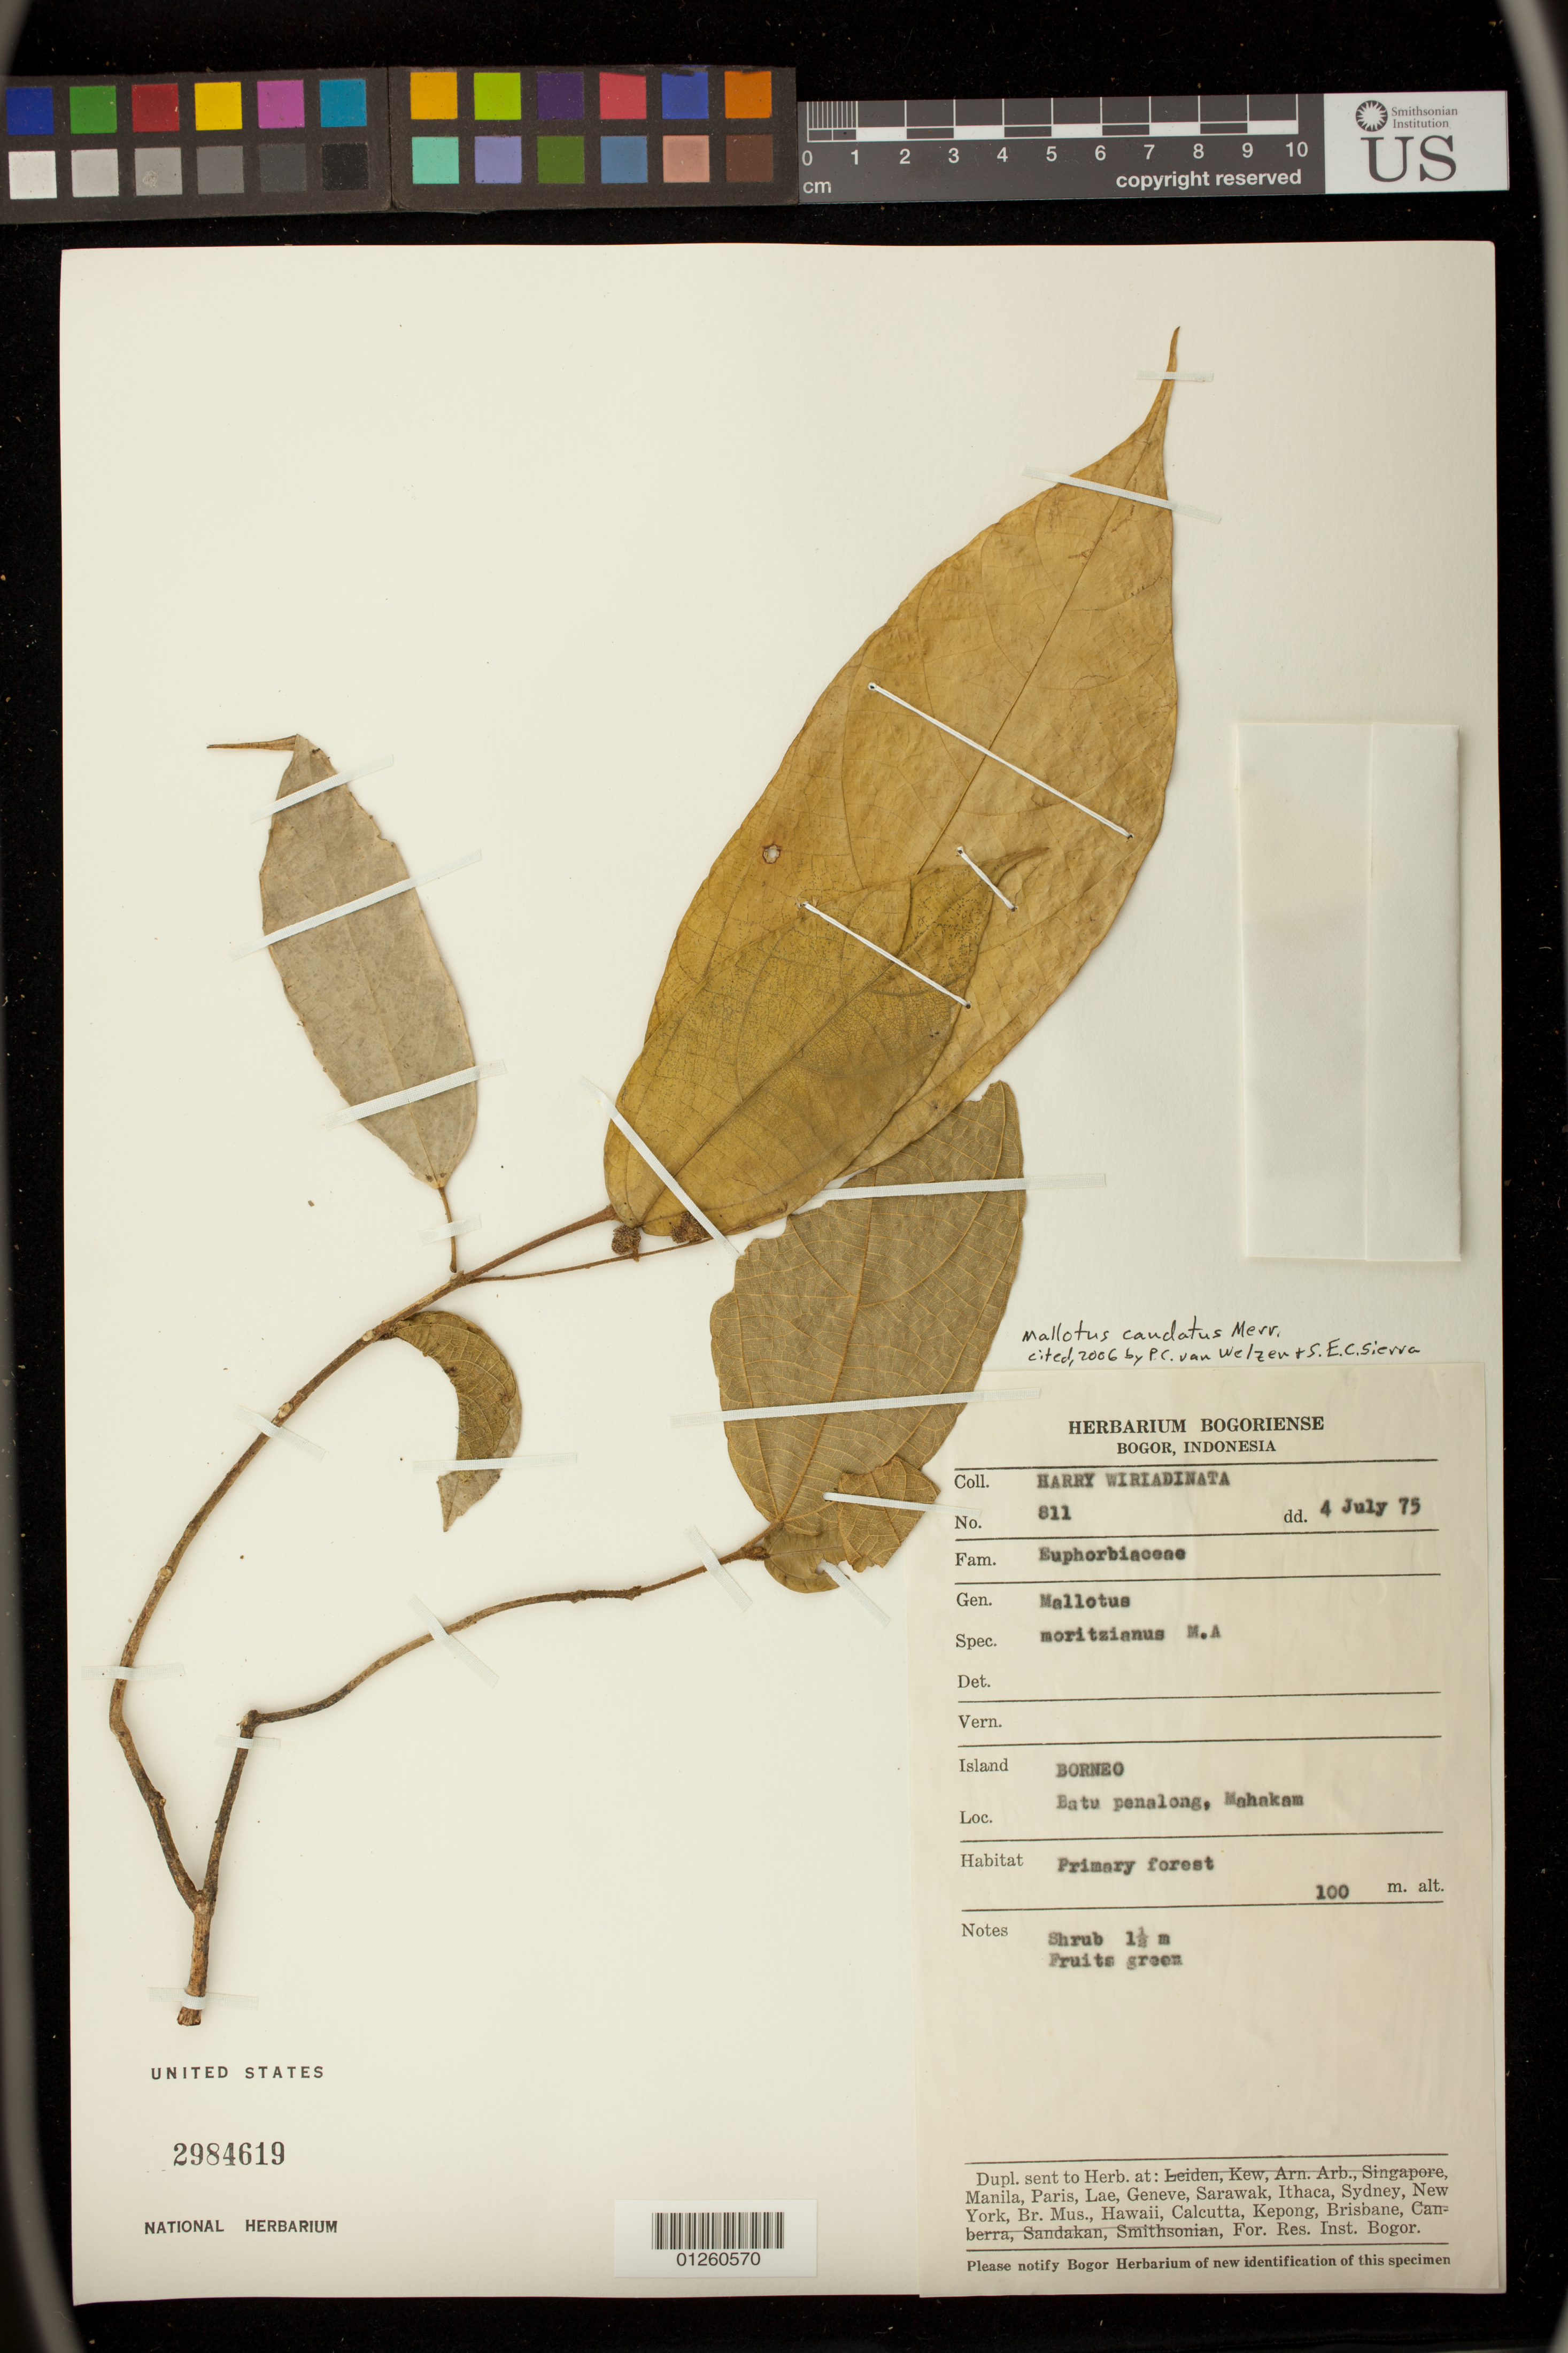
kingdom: Plantae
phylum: Tracheophyta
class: Magnoliopsida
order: Malpighiales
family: Euphorbiaceae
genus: Mallotus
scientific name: Mallotus caudatus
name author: Merr.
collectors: H. Wiriadinata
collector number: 811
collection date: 1975-07-04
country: Indonesia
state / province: Java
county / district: Jawa Barat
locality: Island - Borneo,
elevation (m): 30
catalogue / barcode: US 2984619